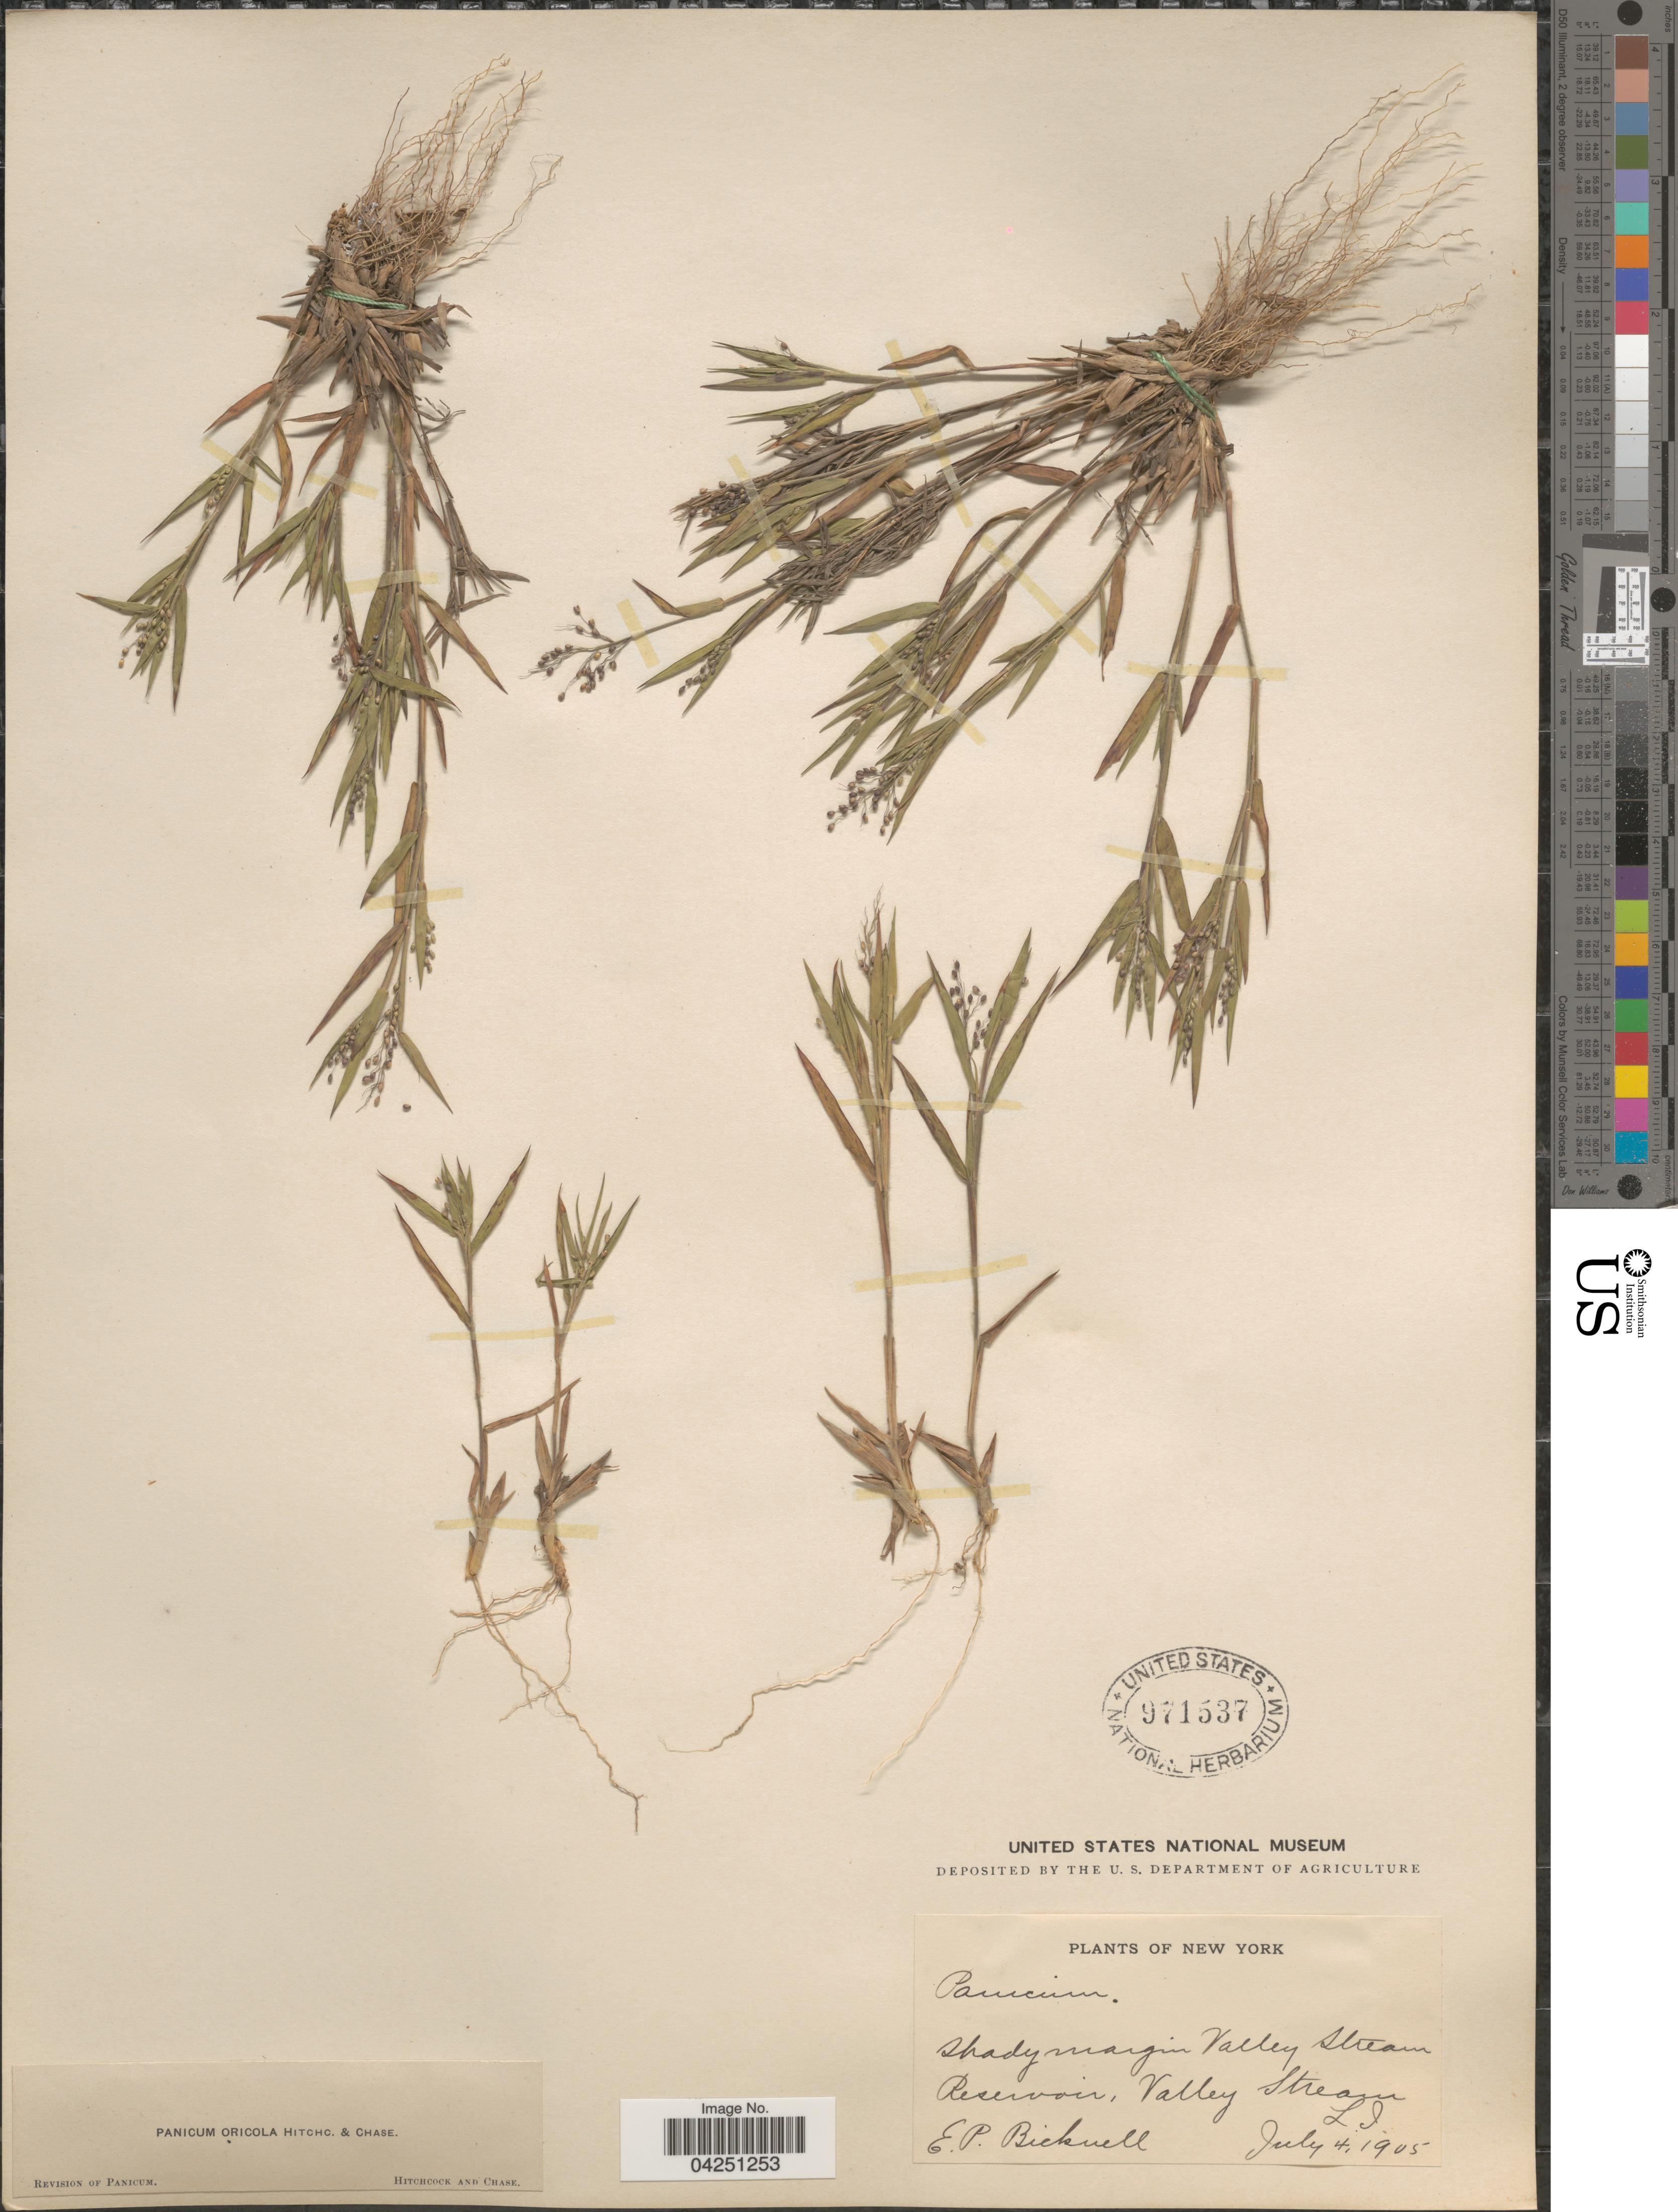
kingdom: Plantae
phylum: Tracheophyta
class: Liliopsida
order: Poales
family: Poaceae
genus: Dichanthelium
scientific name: Dichanthelium acuminatum var. acuminatum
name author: (Sw.) Gould & C.A. Clark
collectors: E. P. Bicknell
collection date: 1905-07-04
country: United States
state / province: New York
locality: Shady margin Valley Stream Reservoir, Valley Stream. L.I.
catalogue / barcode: US 971537